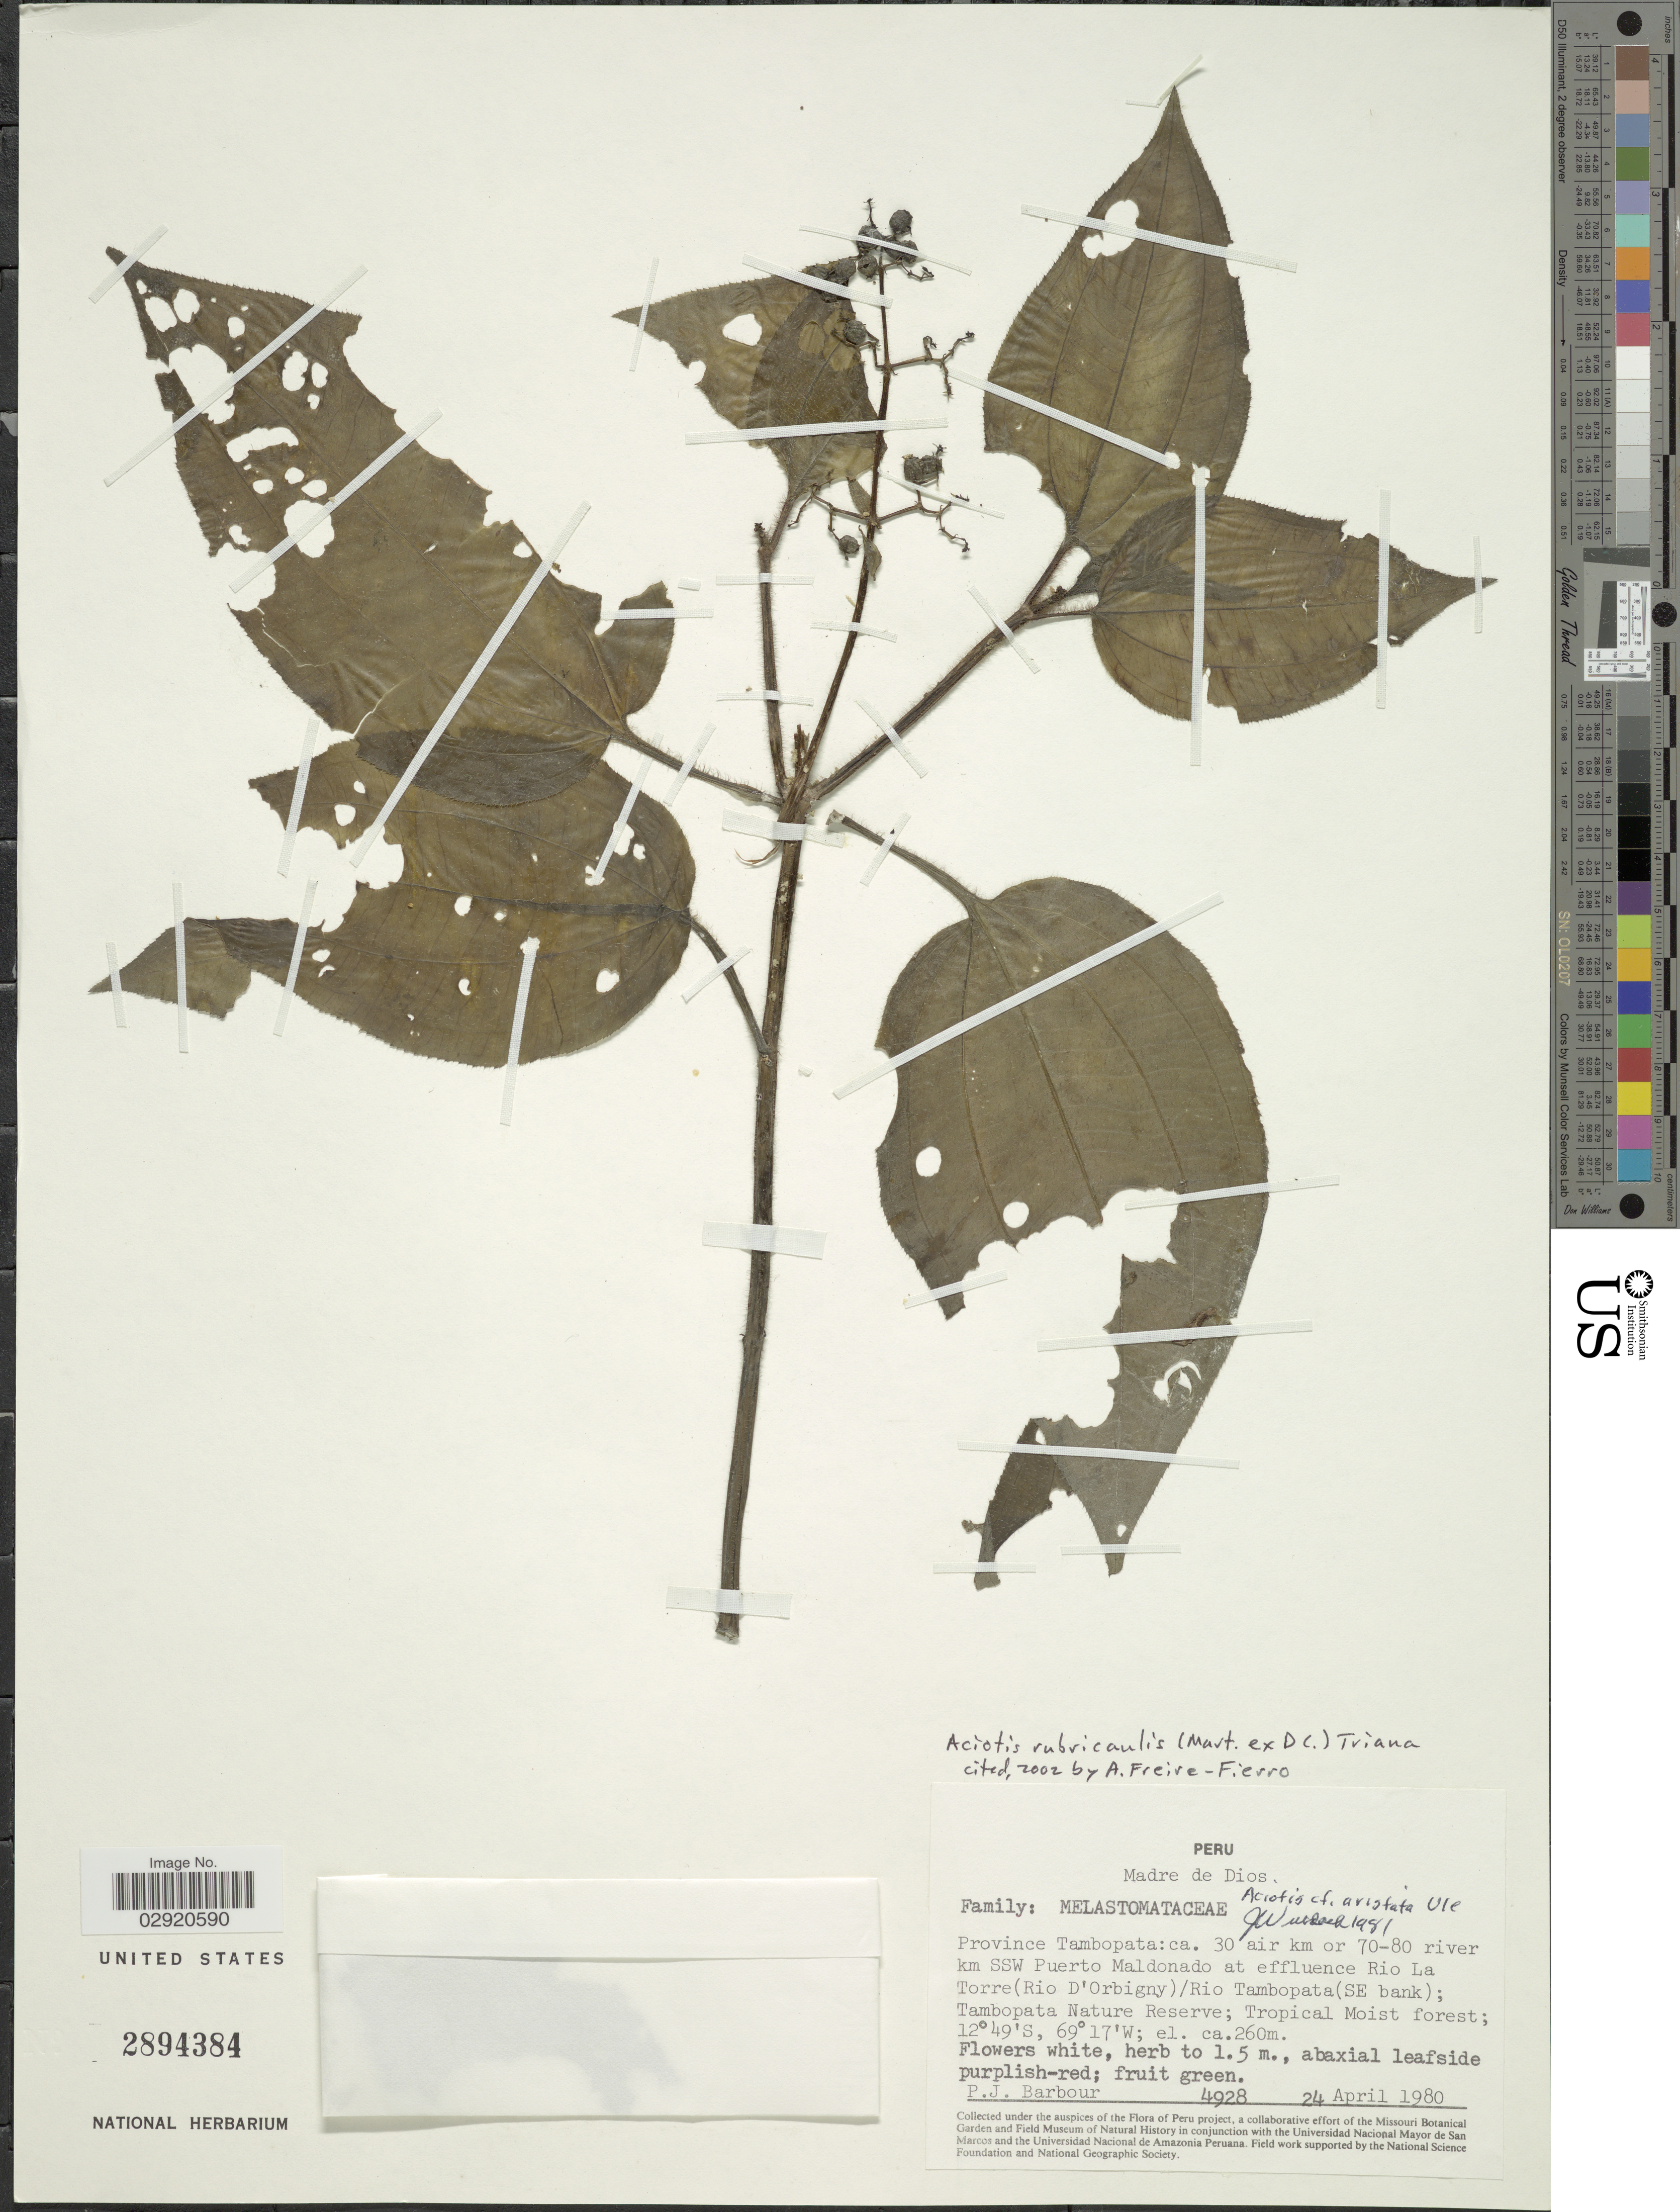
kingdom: Plantae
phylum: Tracheophyta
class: Magnoliopsida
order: Myrtales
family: Melastomataceae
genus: Aciotis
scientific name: Aciotis rubricaulis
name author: (Mart. ex DC.) Triana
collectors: P. Barbour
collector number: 4928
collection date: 1980-04-24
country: Peru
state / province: Madre de Dios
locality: Province Tambopata: ca. 30 air km or 70-80 river km SSW Puerto Maldonado at effluence Rio La Torre (Rio D'Orbigny) / Rio Tambopata (SE bank); Tambopata Nature Reserve.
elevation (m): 260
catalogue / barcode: US 2894384